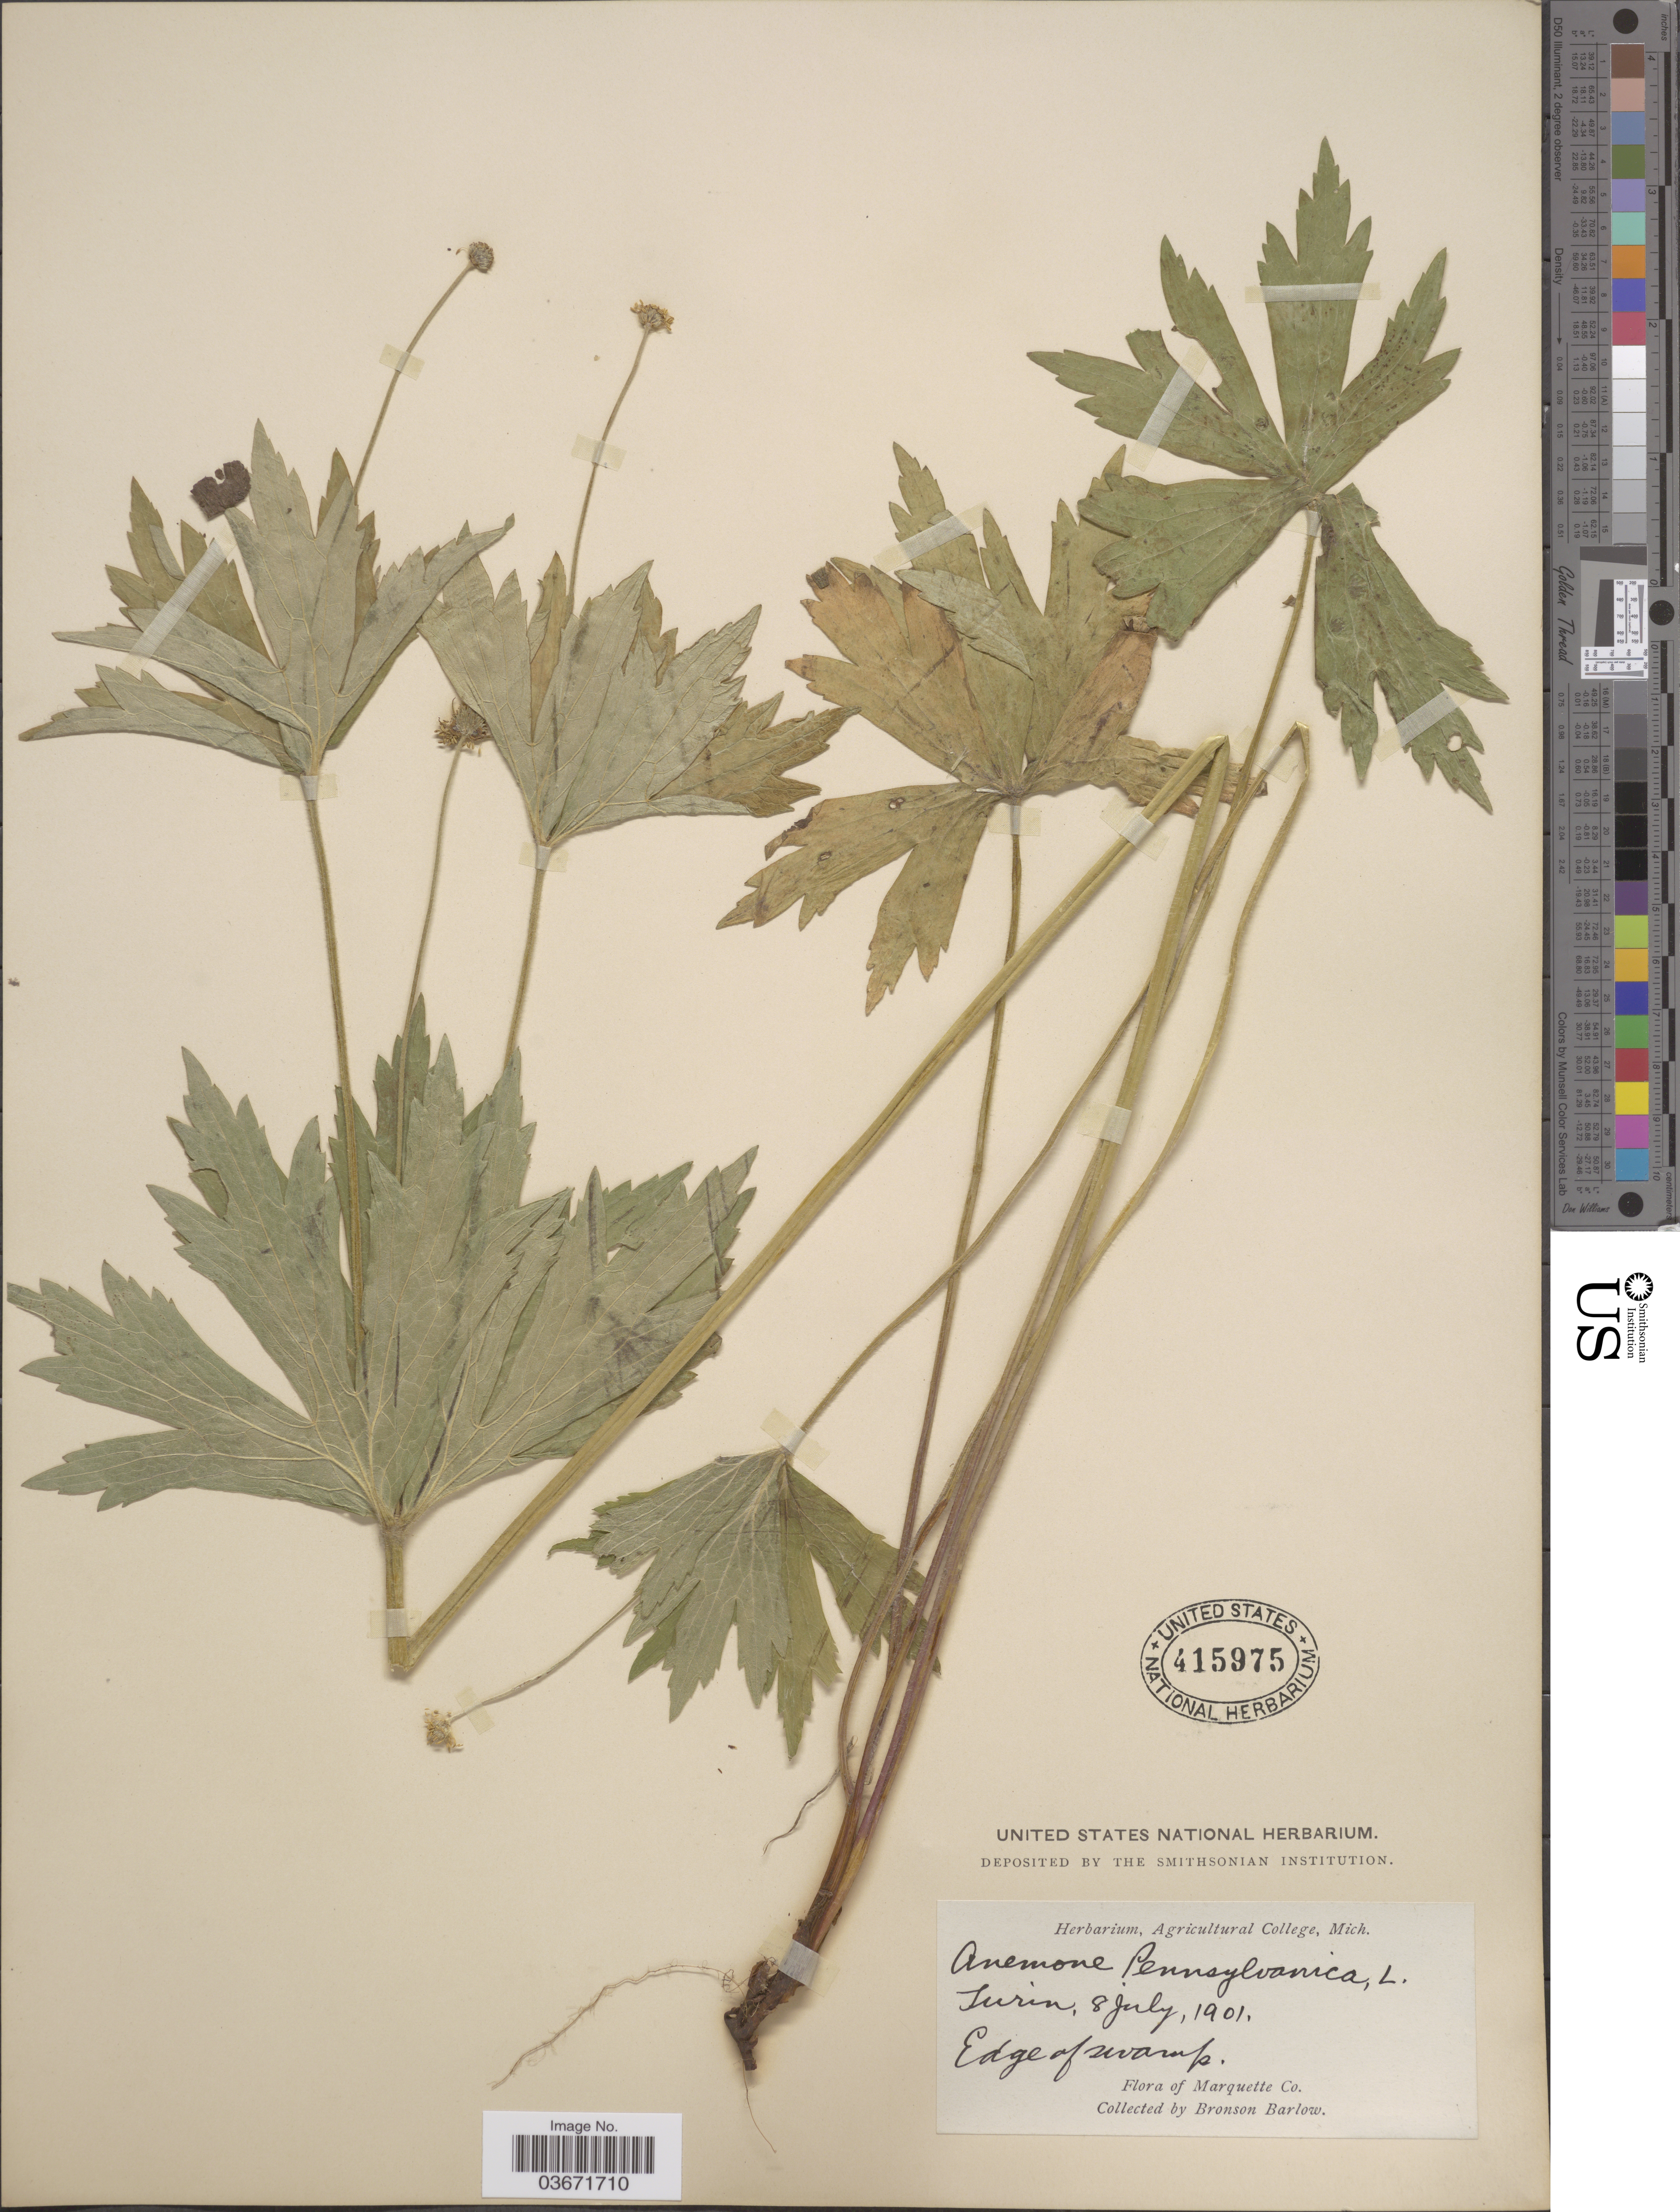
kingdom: Plantae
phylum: Tracheophyta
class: Magnoliopsida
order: Ranunculales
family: Ranunculaceae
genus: Anemone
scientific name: Anemone canadensis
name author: L.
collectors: Barlow, B.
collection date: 1901-07-08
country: United States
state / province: Michigan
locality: Turin. Marquette Co.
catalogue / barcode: US 415975